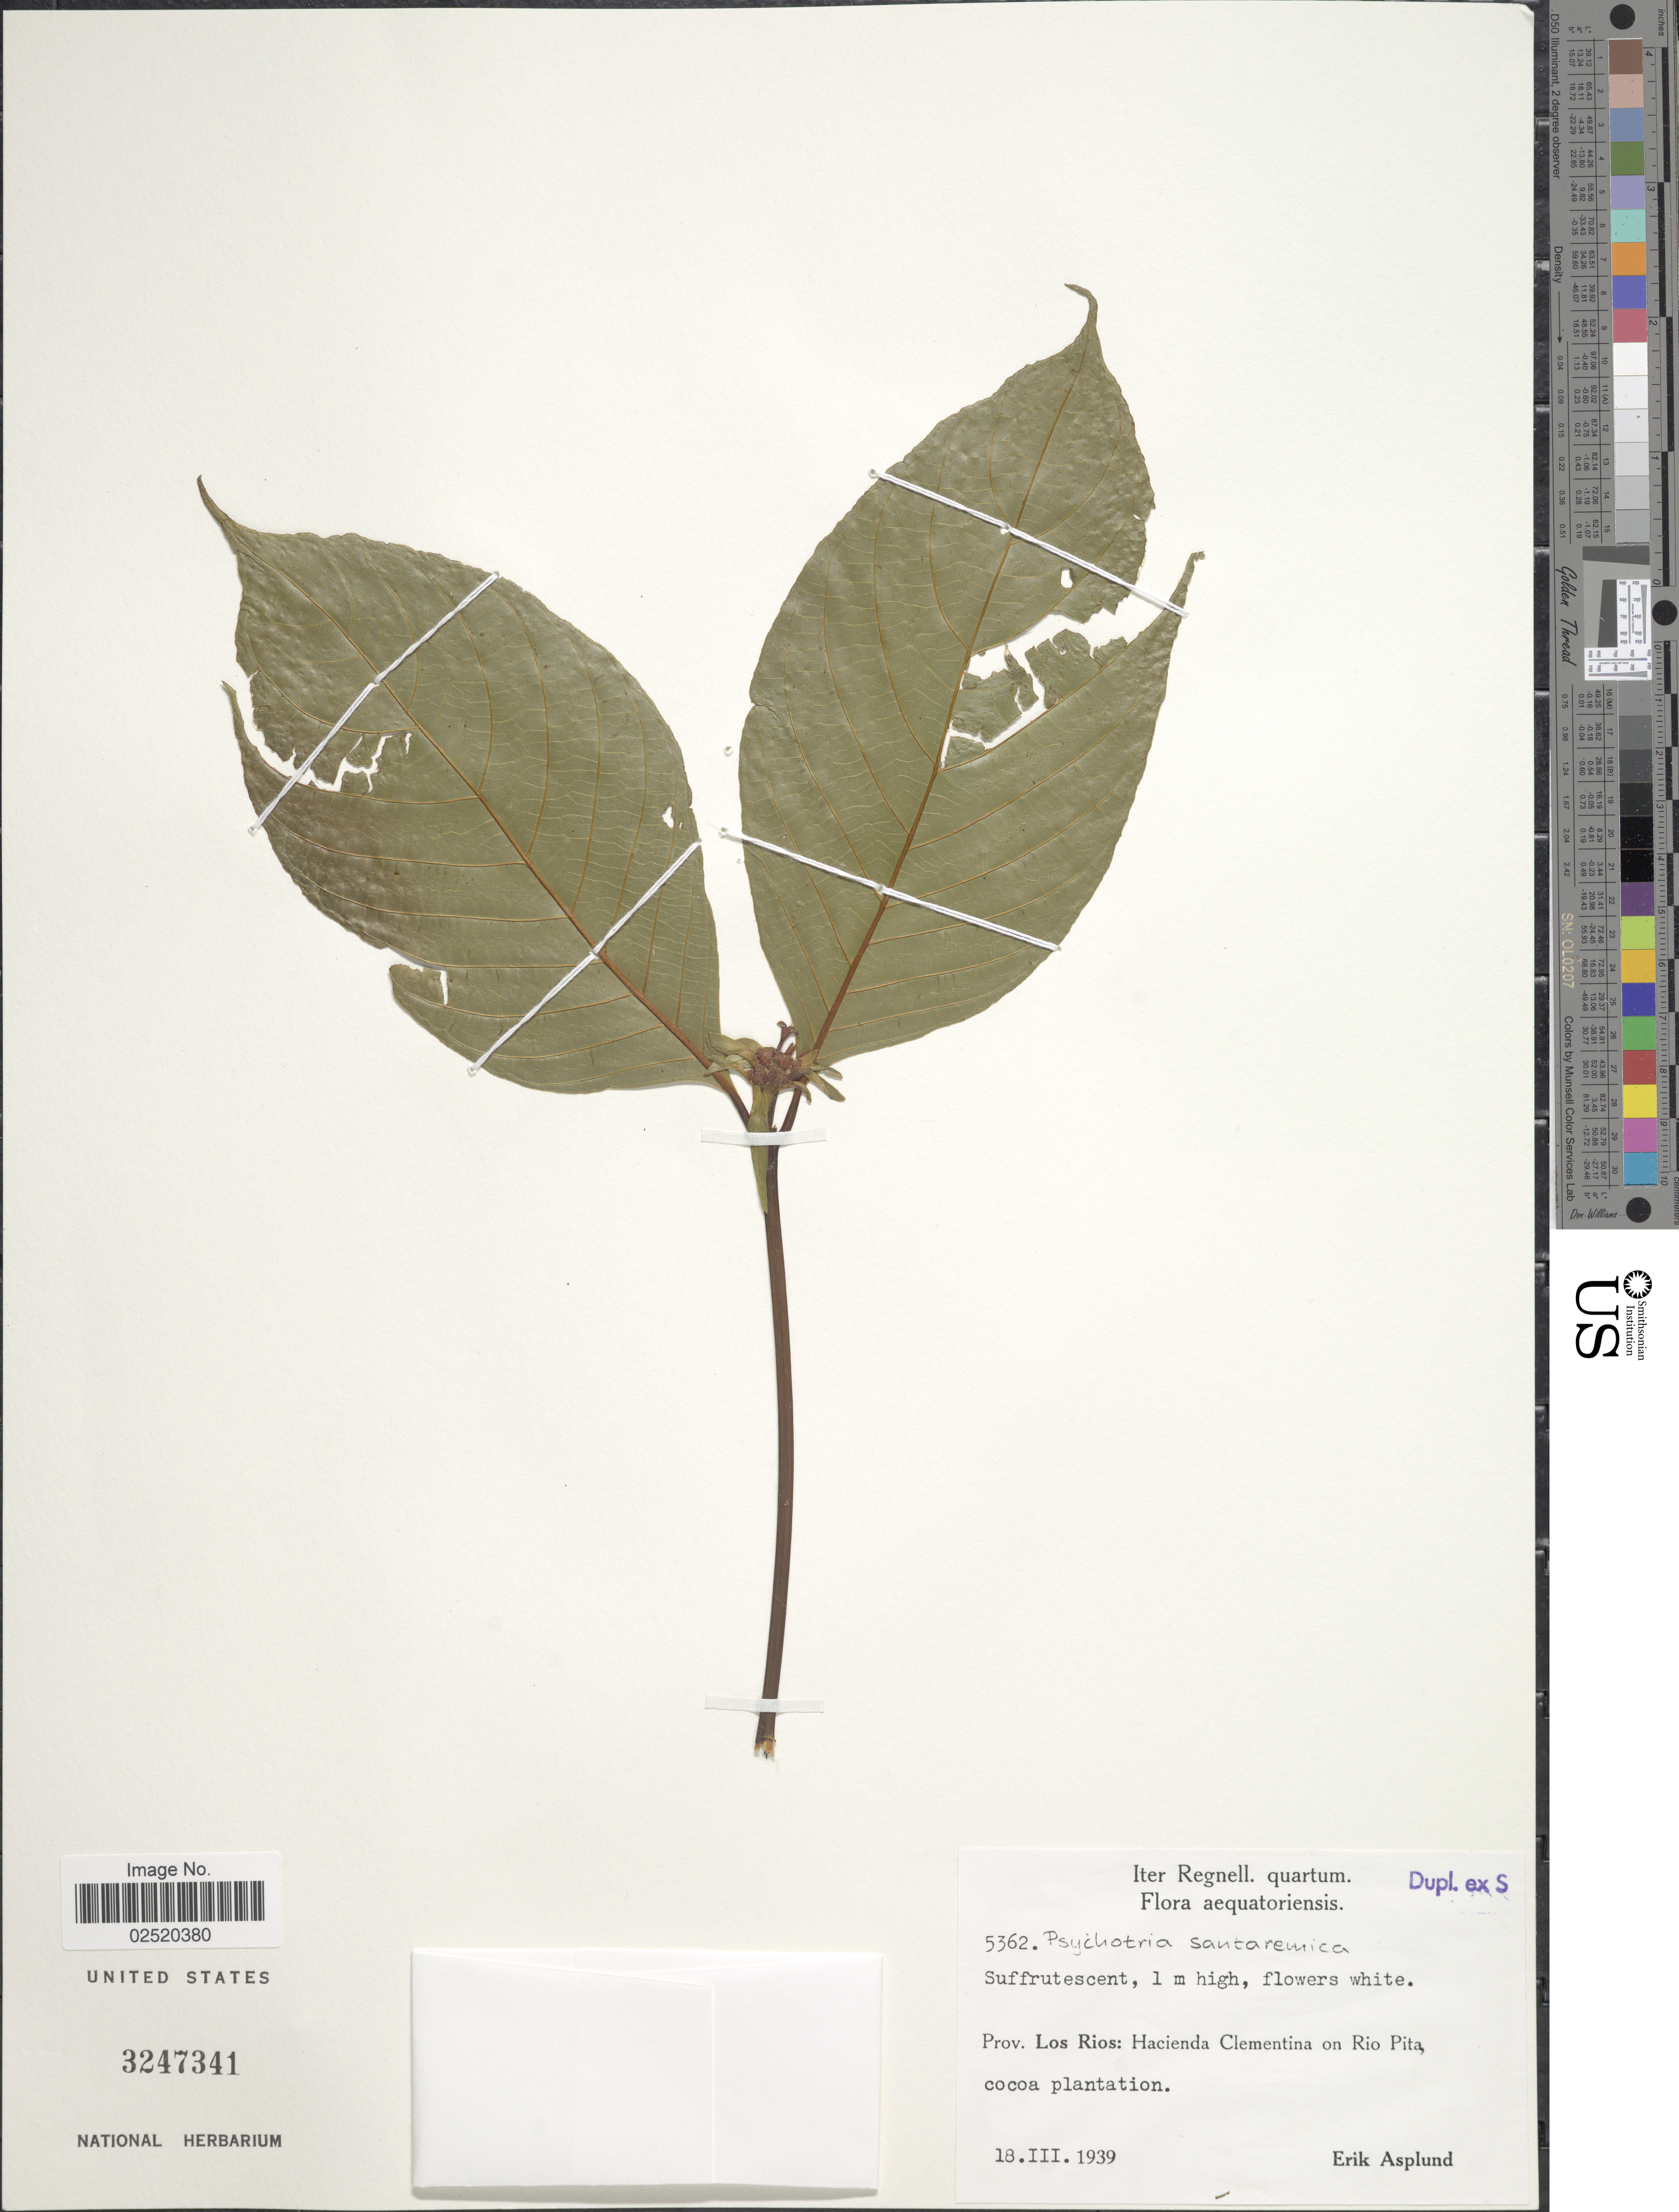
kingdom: Plantae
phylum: Tracheophyta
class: Magnoliopsida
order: Gentianales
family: Rubiaceae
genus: Psychotria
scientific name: Psychotria santaremica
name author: Müll. Arg.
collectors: E. Asplund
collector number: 5362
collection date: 1939-03-18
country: Ecuador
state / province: Los Ríos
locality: Aequatoriensis. Hacienda Clementina on Rio Pita, cocoa plantation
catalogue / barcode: US 3247341